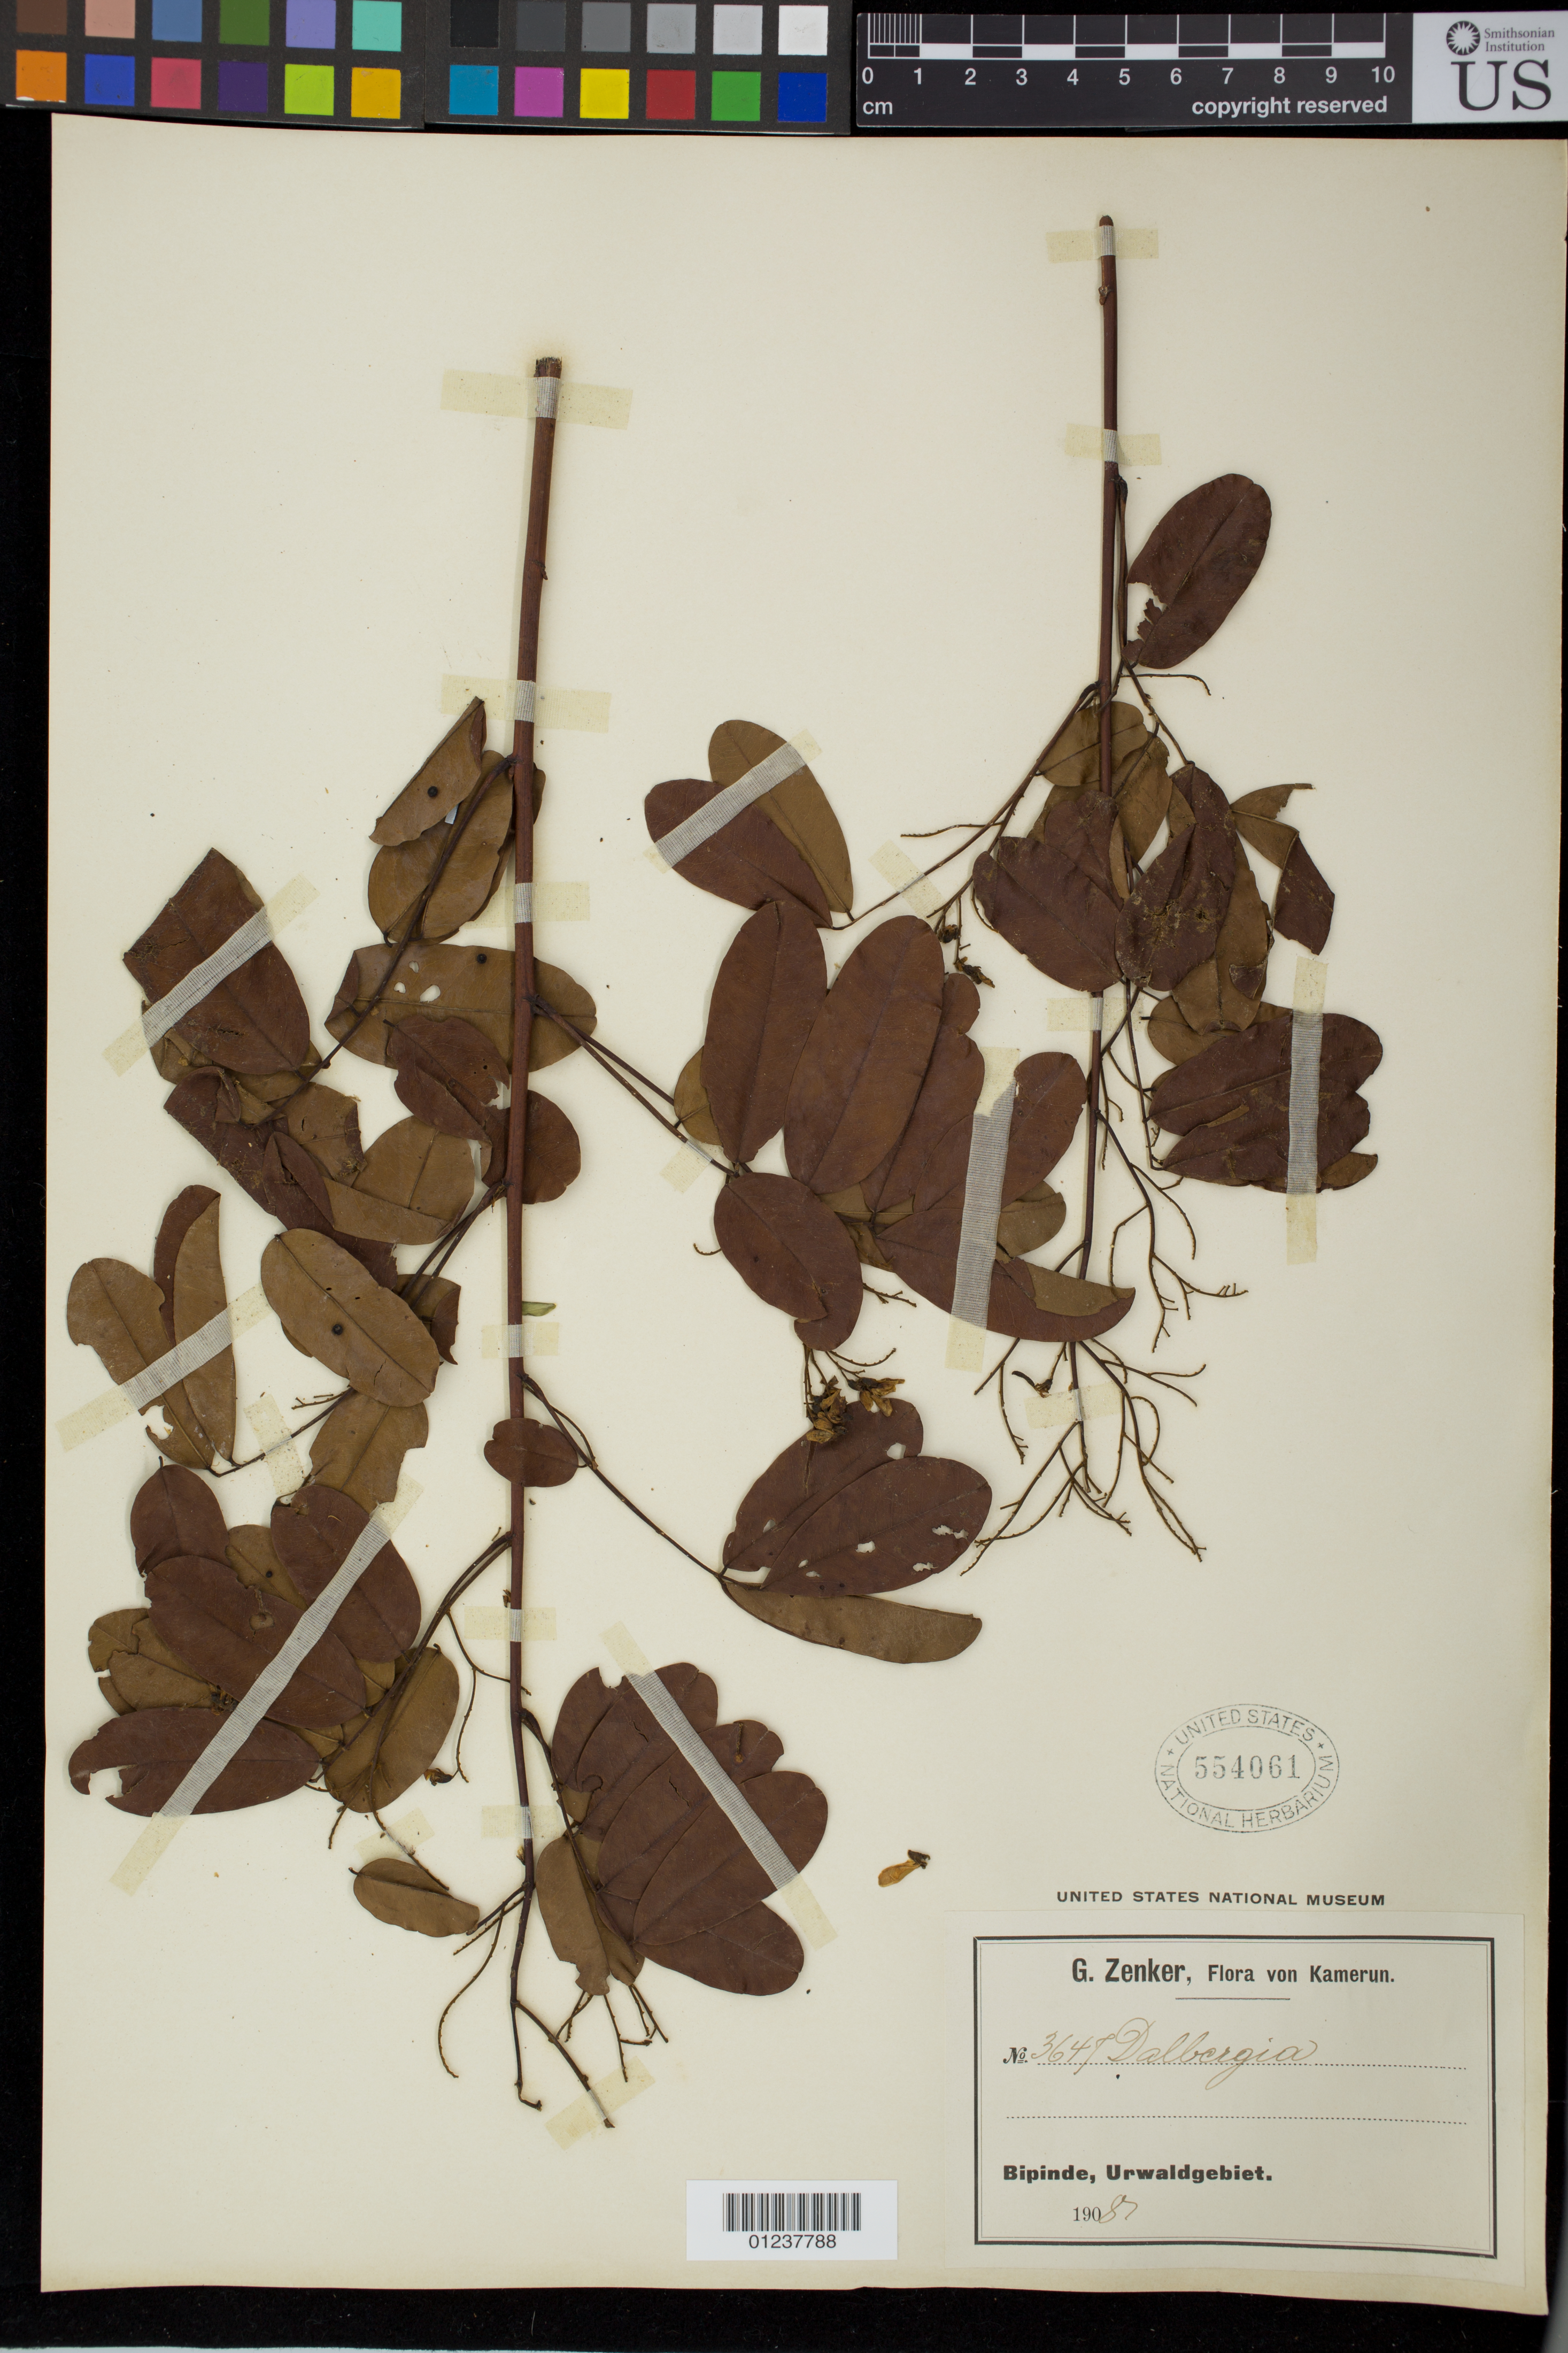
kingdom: Plantae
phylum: Tracheophyta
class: Magnoliopsida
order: Fabales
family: Fabaceae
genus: Dalbergia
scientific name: Dalbergia sp.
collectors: G. A. Zenker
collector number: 3648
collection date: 1908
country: Cameroon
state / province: Sud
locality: Bipinde, Urwaldgebiet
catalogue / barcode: US 554061